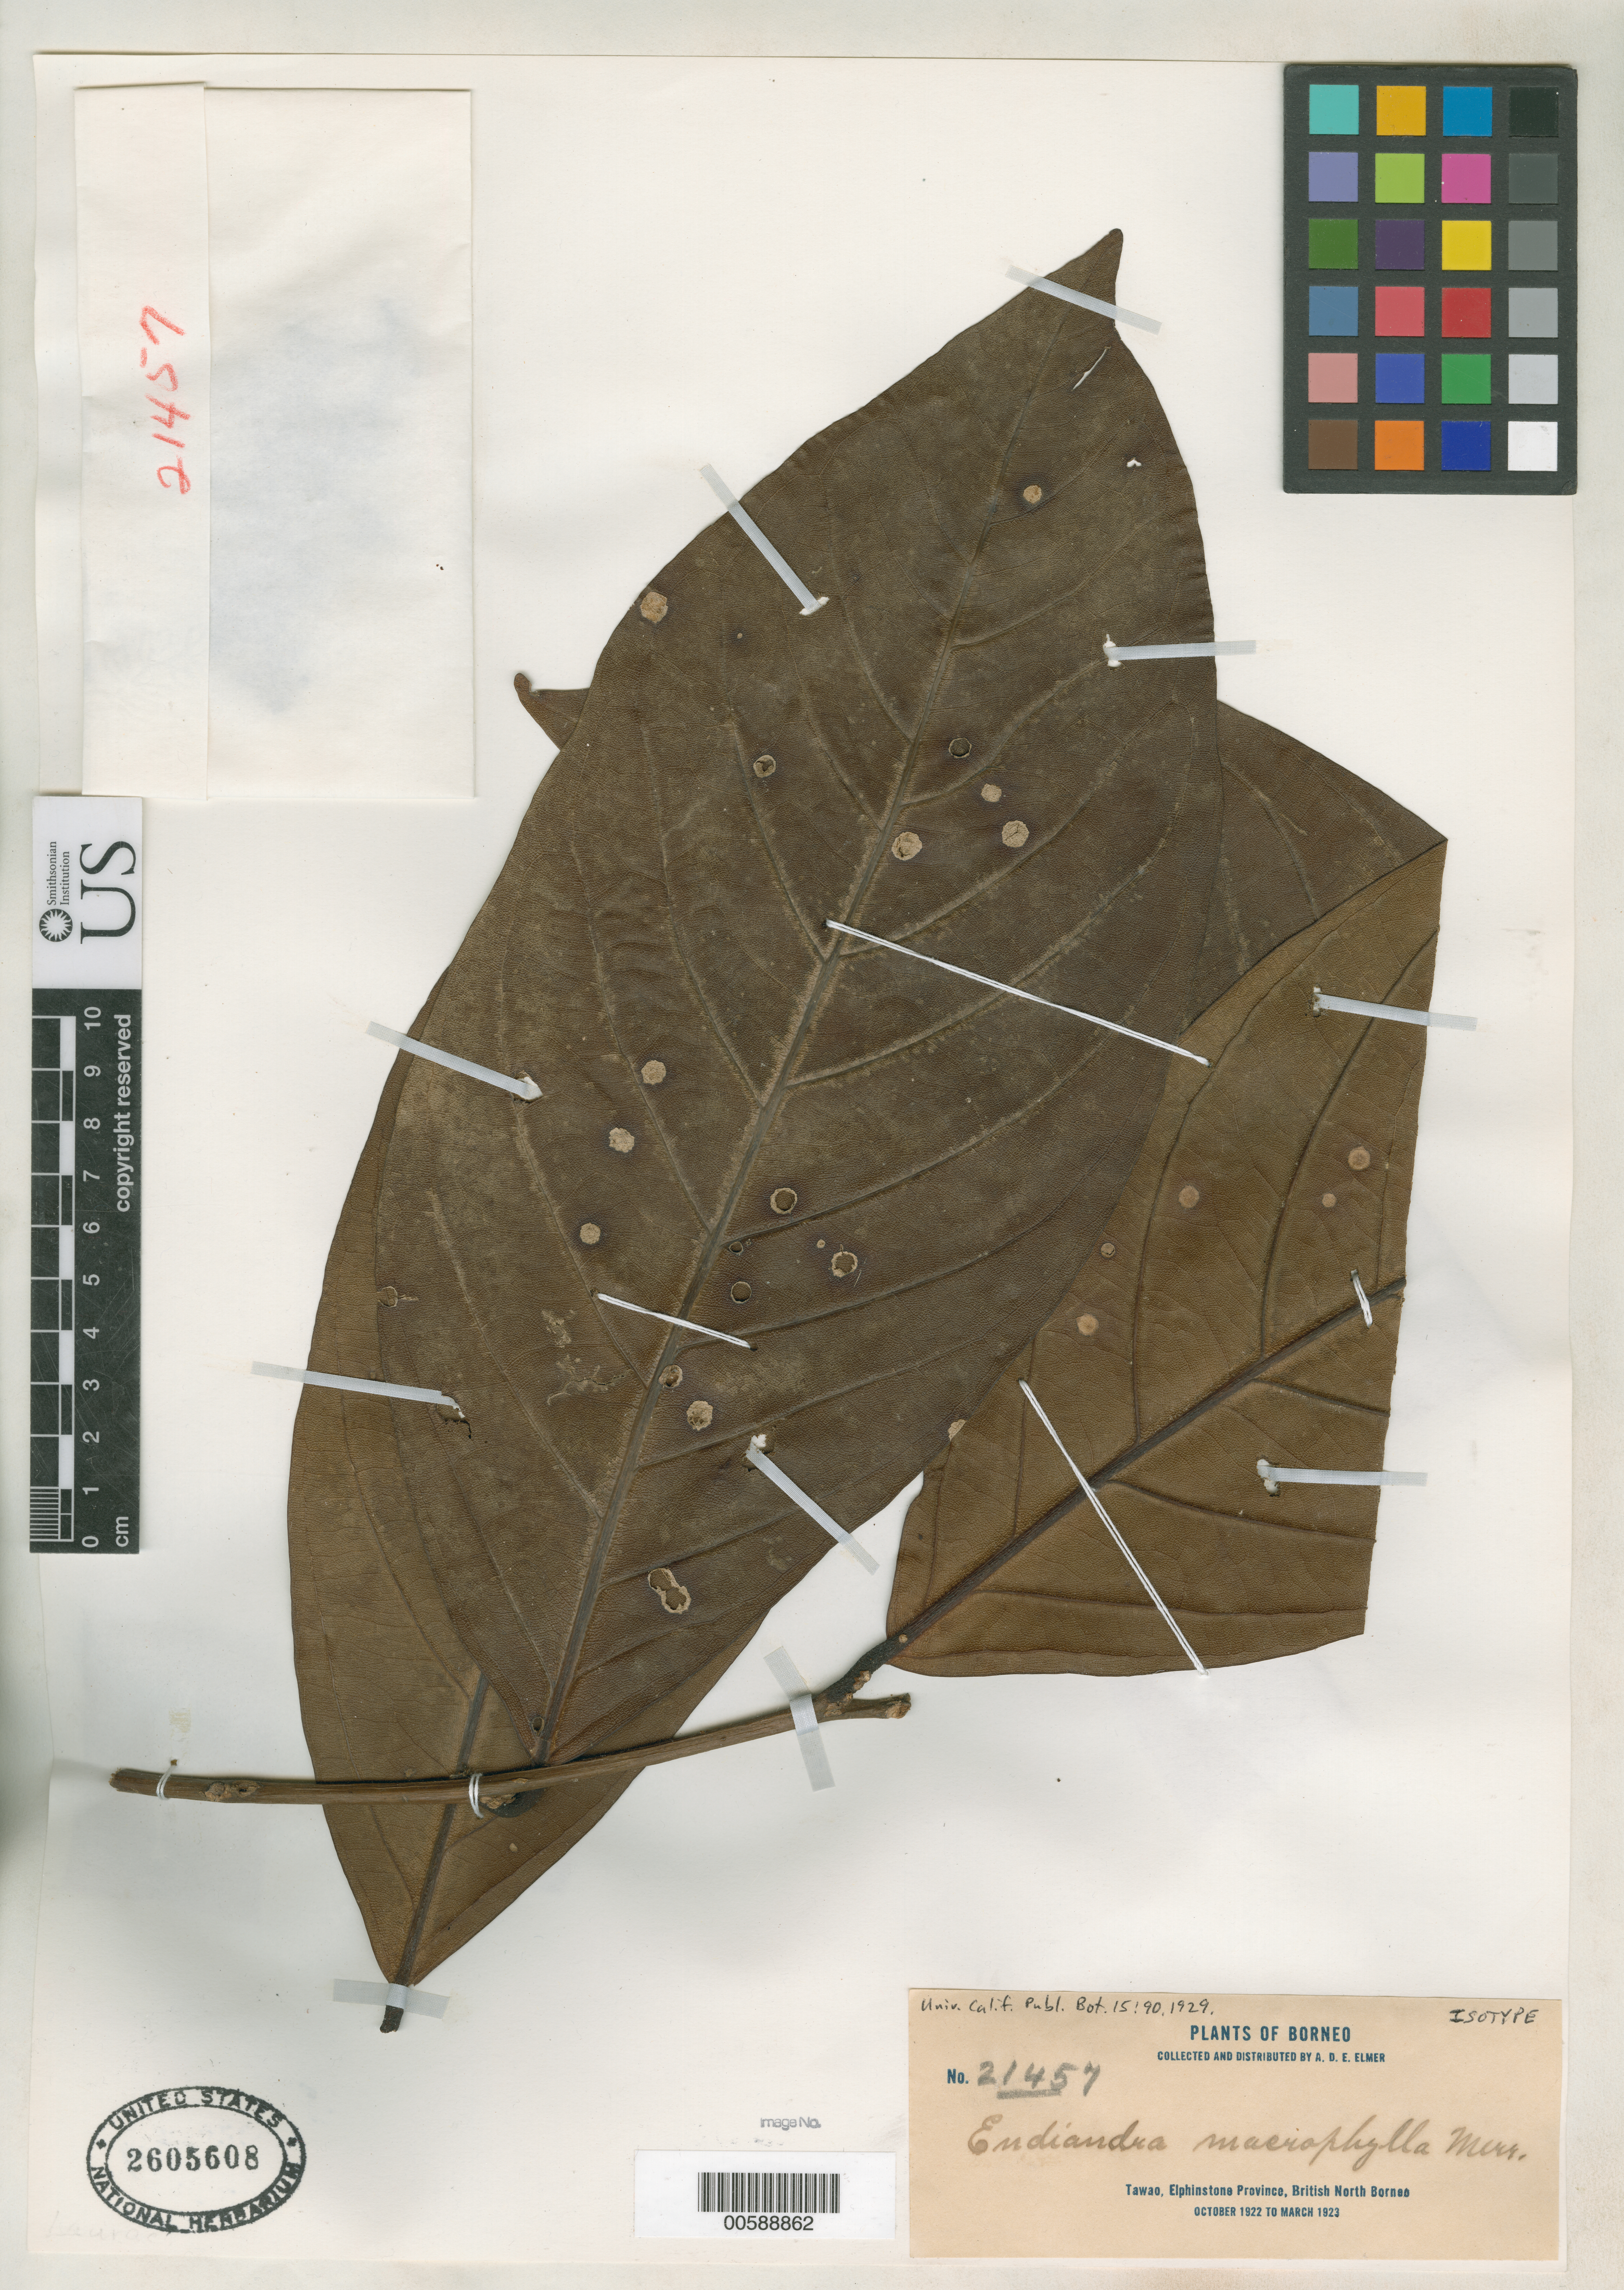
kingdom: Plantae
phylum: Tracheophyta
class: Magnoliopsida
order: Laurales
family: Lauraceae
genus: Endiandra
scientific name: Endiandra macrophylla Merr., nom. illeg.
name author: Merr.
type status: Isotype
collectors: A. D. E. Elmer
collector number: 21457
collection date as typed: Oct 1922 to -- Mar 1923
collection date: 1922-10/1923-03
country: Malaysia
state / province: Sabah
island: Borneo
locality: Tawao, Elphinstone Province, British North Borneo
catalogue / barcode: US 2605608